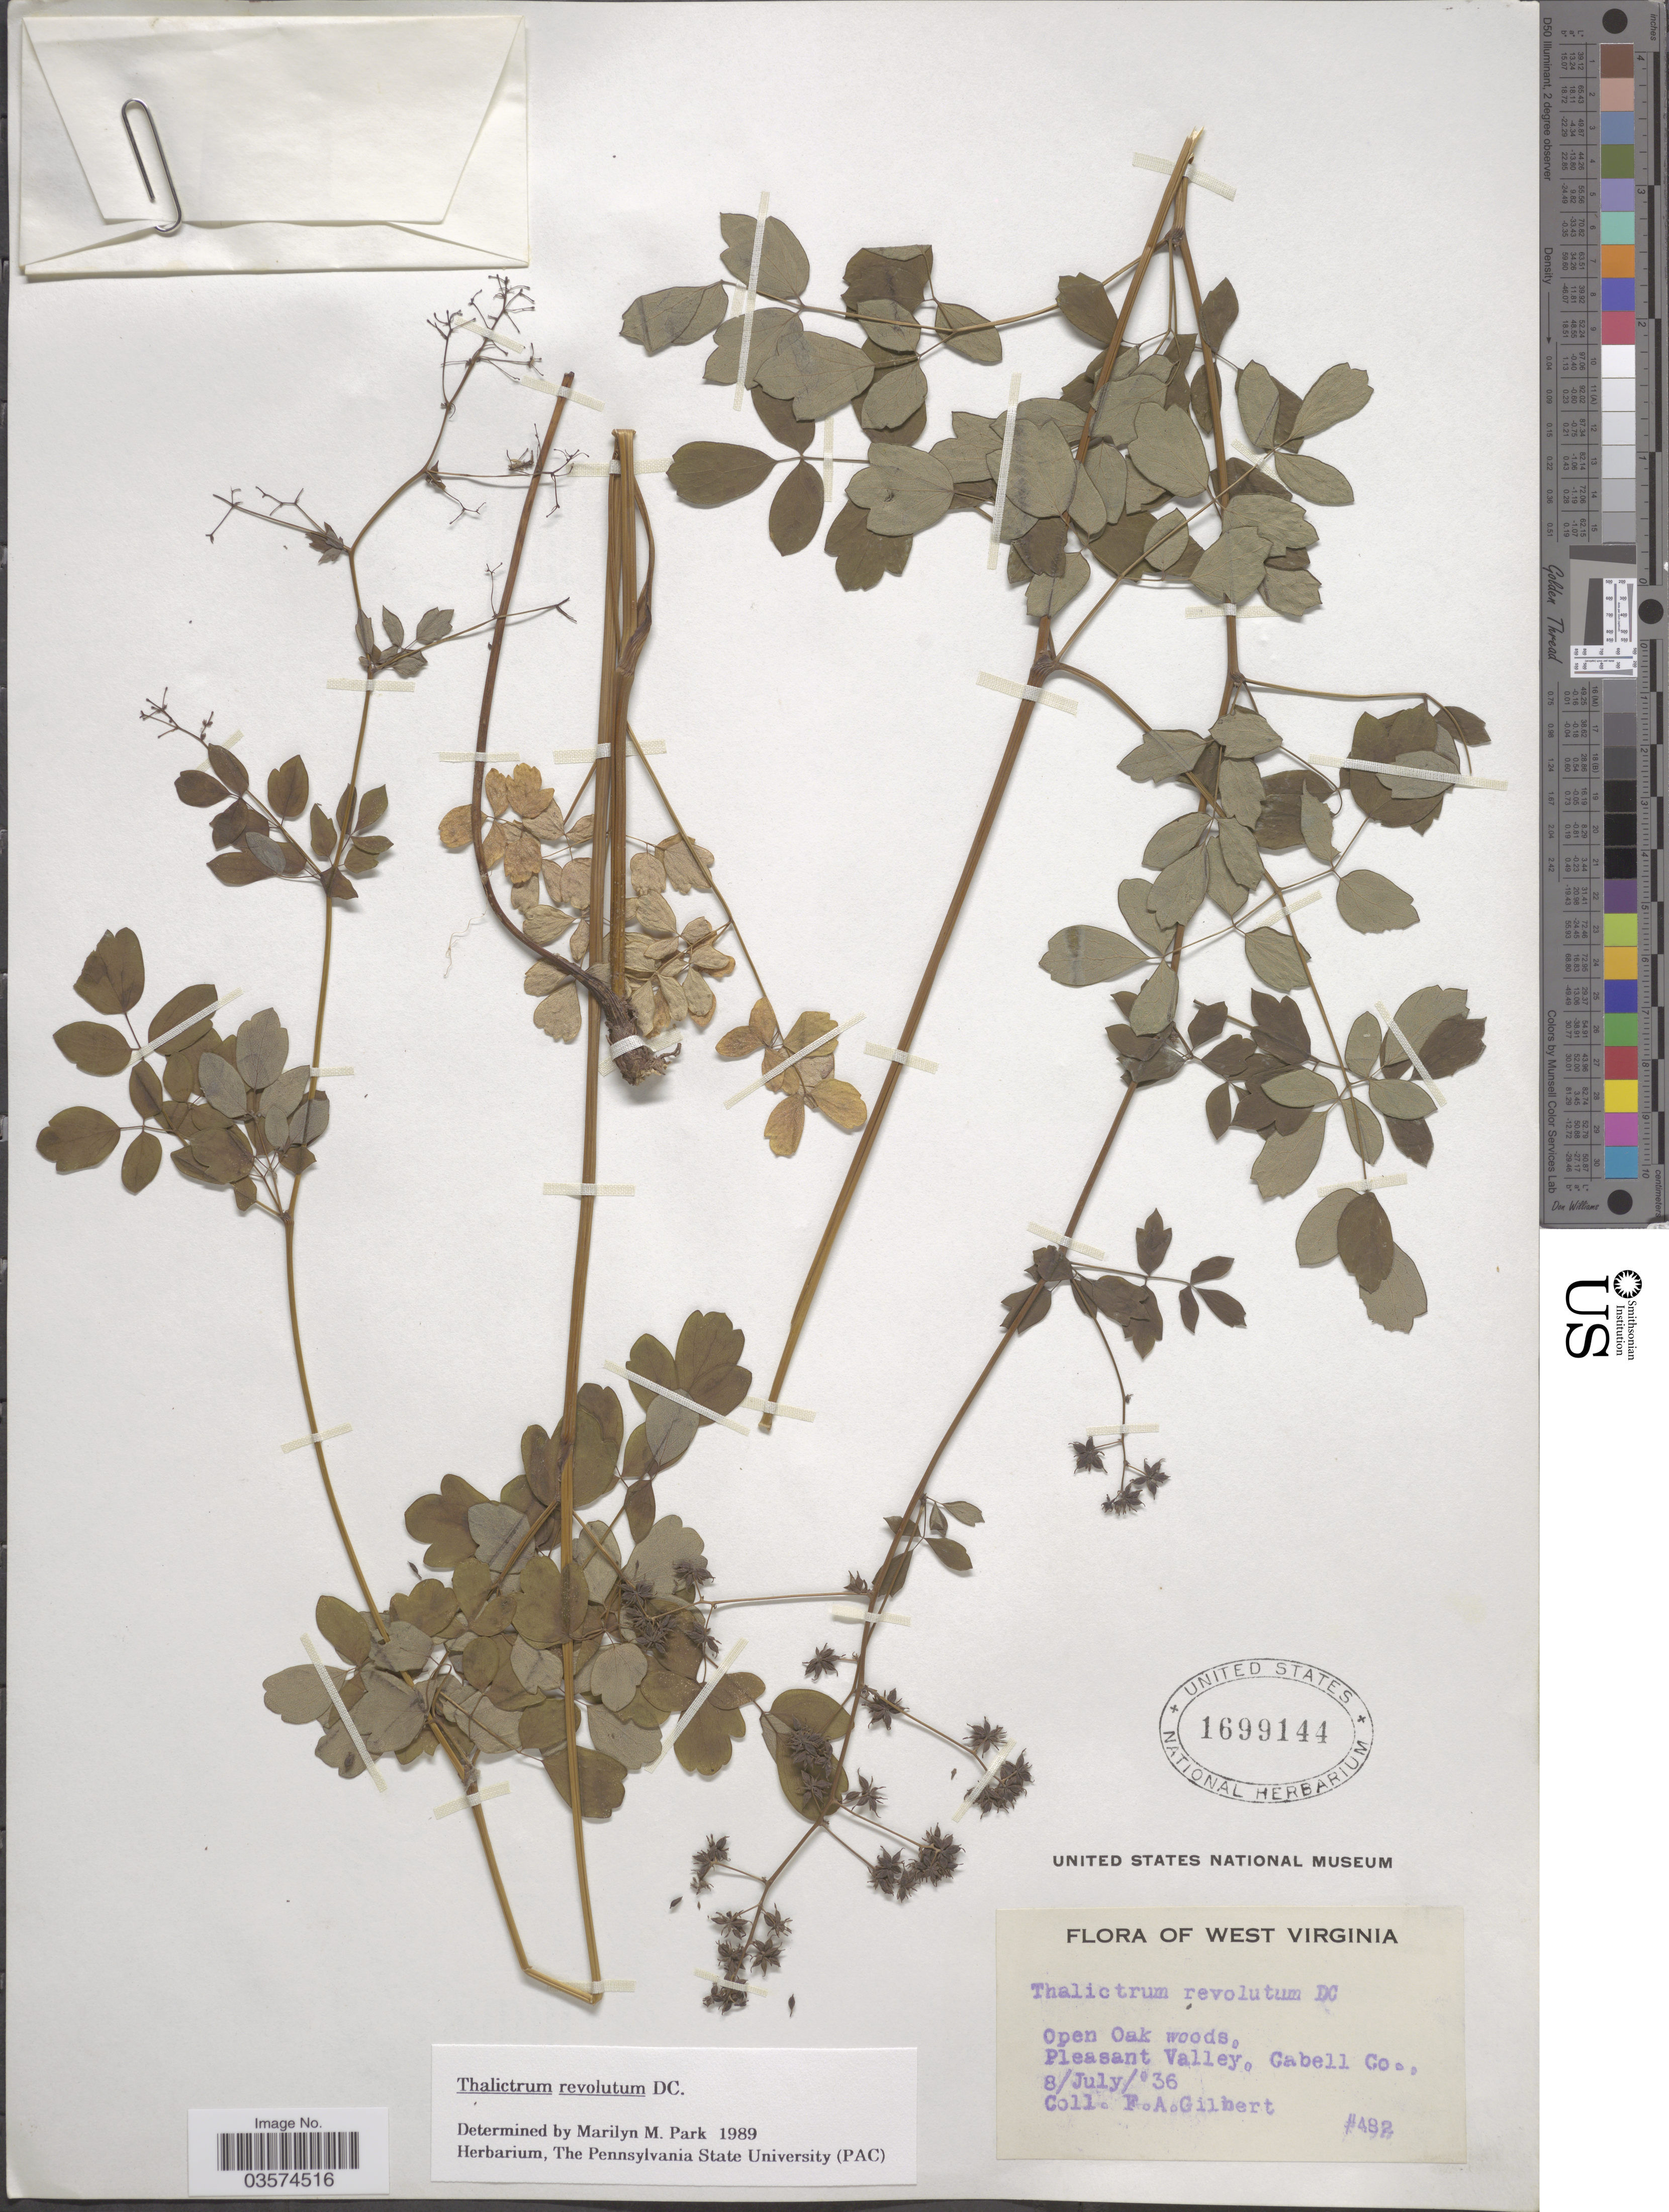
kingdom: Plantae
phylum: Tracheophyta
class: Magnoliopsida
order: Ranunculales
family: Ranunculaceae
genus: Thalictrum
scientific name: Thalictrum amphibolum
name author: Greene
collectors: F. A. Gilbert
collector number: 482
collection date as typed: Transcribed d/m/y: 8/7/36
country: United States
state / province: West Virginia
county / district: Cabell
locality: Open Oak woods. Pleasant Valley, Cabell Co.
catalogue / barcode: US 1699144